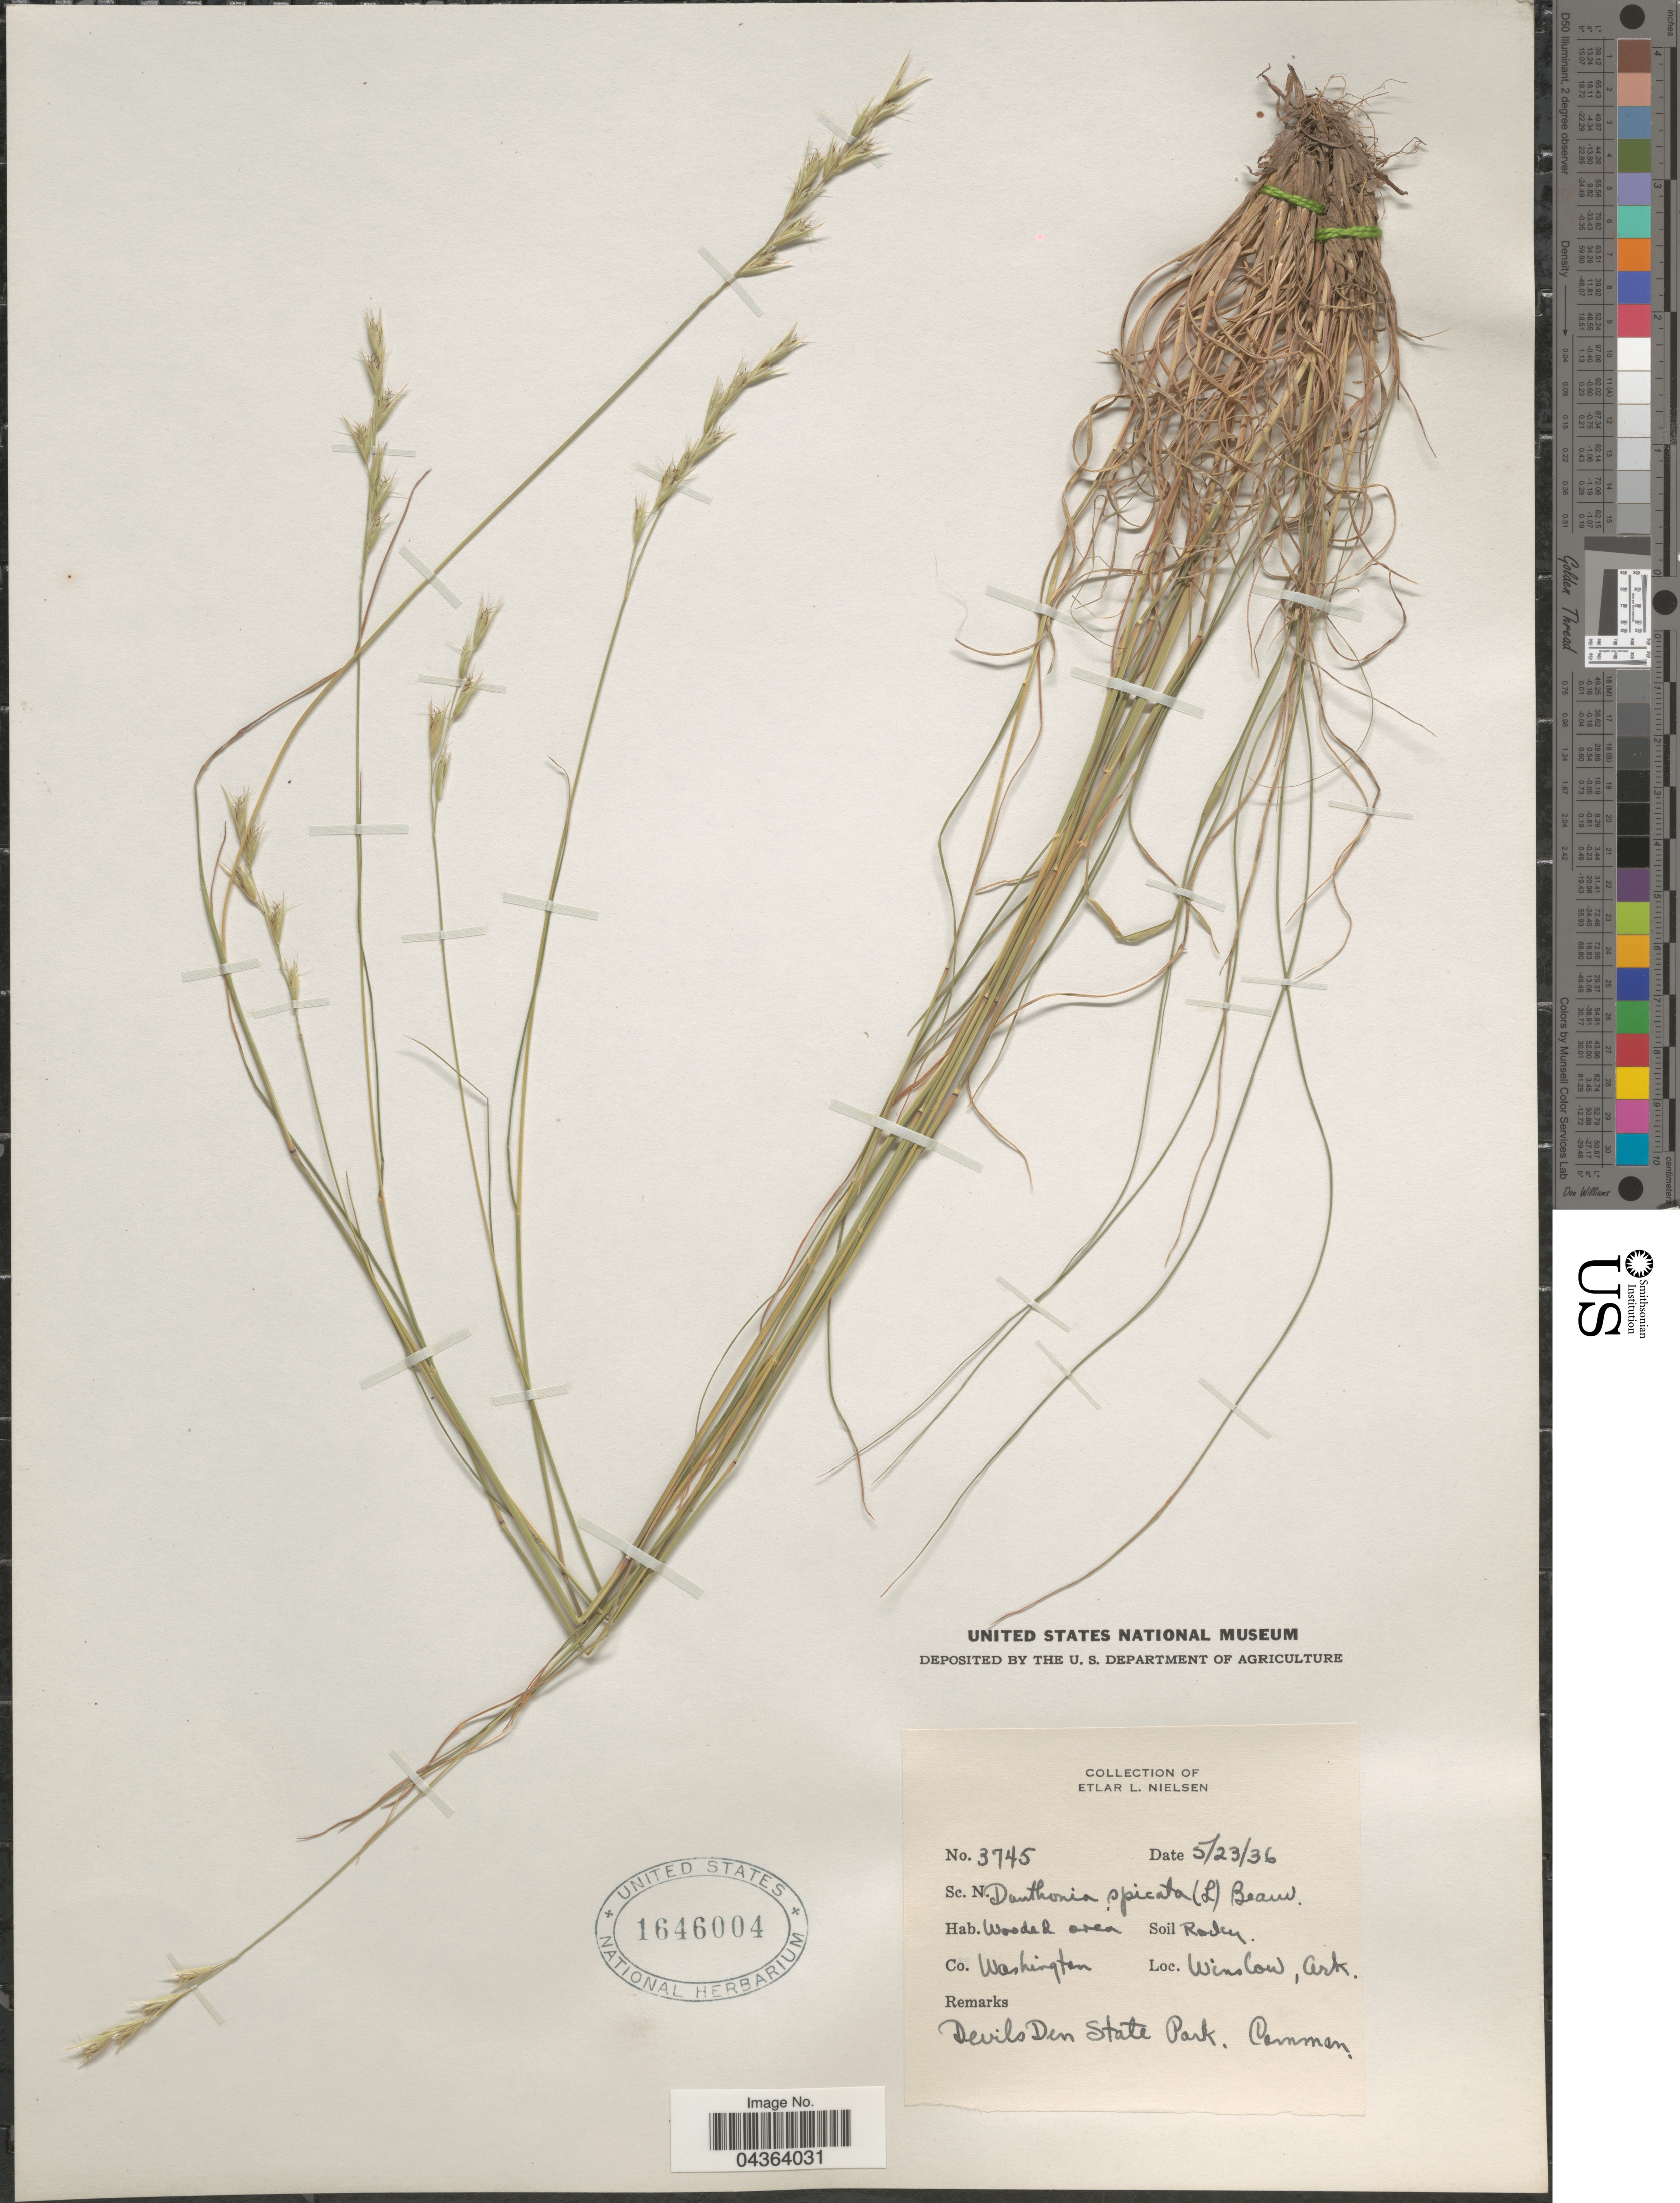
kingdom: Plantae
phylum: Tracheophyta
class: Liliopsida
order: Poales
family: Poaceae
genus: Danthonia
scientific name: Danthonia spicata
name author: (L.) P. Beauv. ex Roem. & Schult.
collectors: E. L. Nielsen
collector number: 3745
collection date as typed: Transcribed d/m/y: 23/5/36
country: United States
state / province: Arkansas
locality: Co. Washington. Winslow. Devils Den State Park. Common.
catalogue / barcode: US 1646004